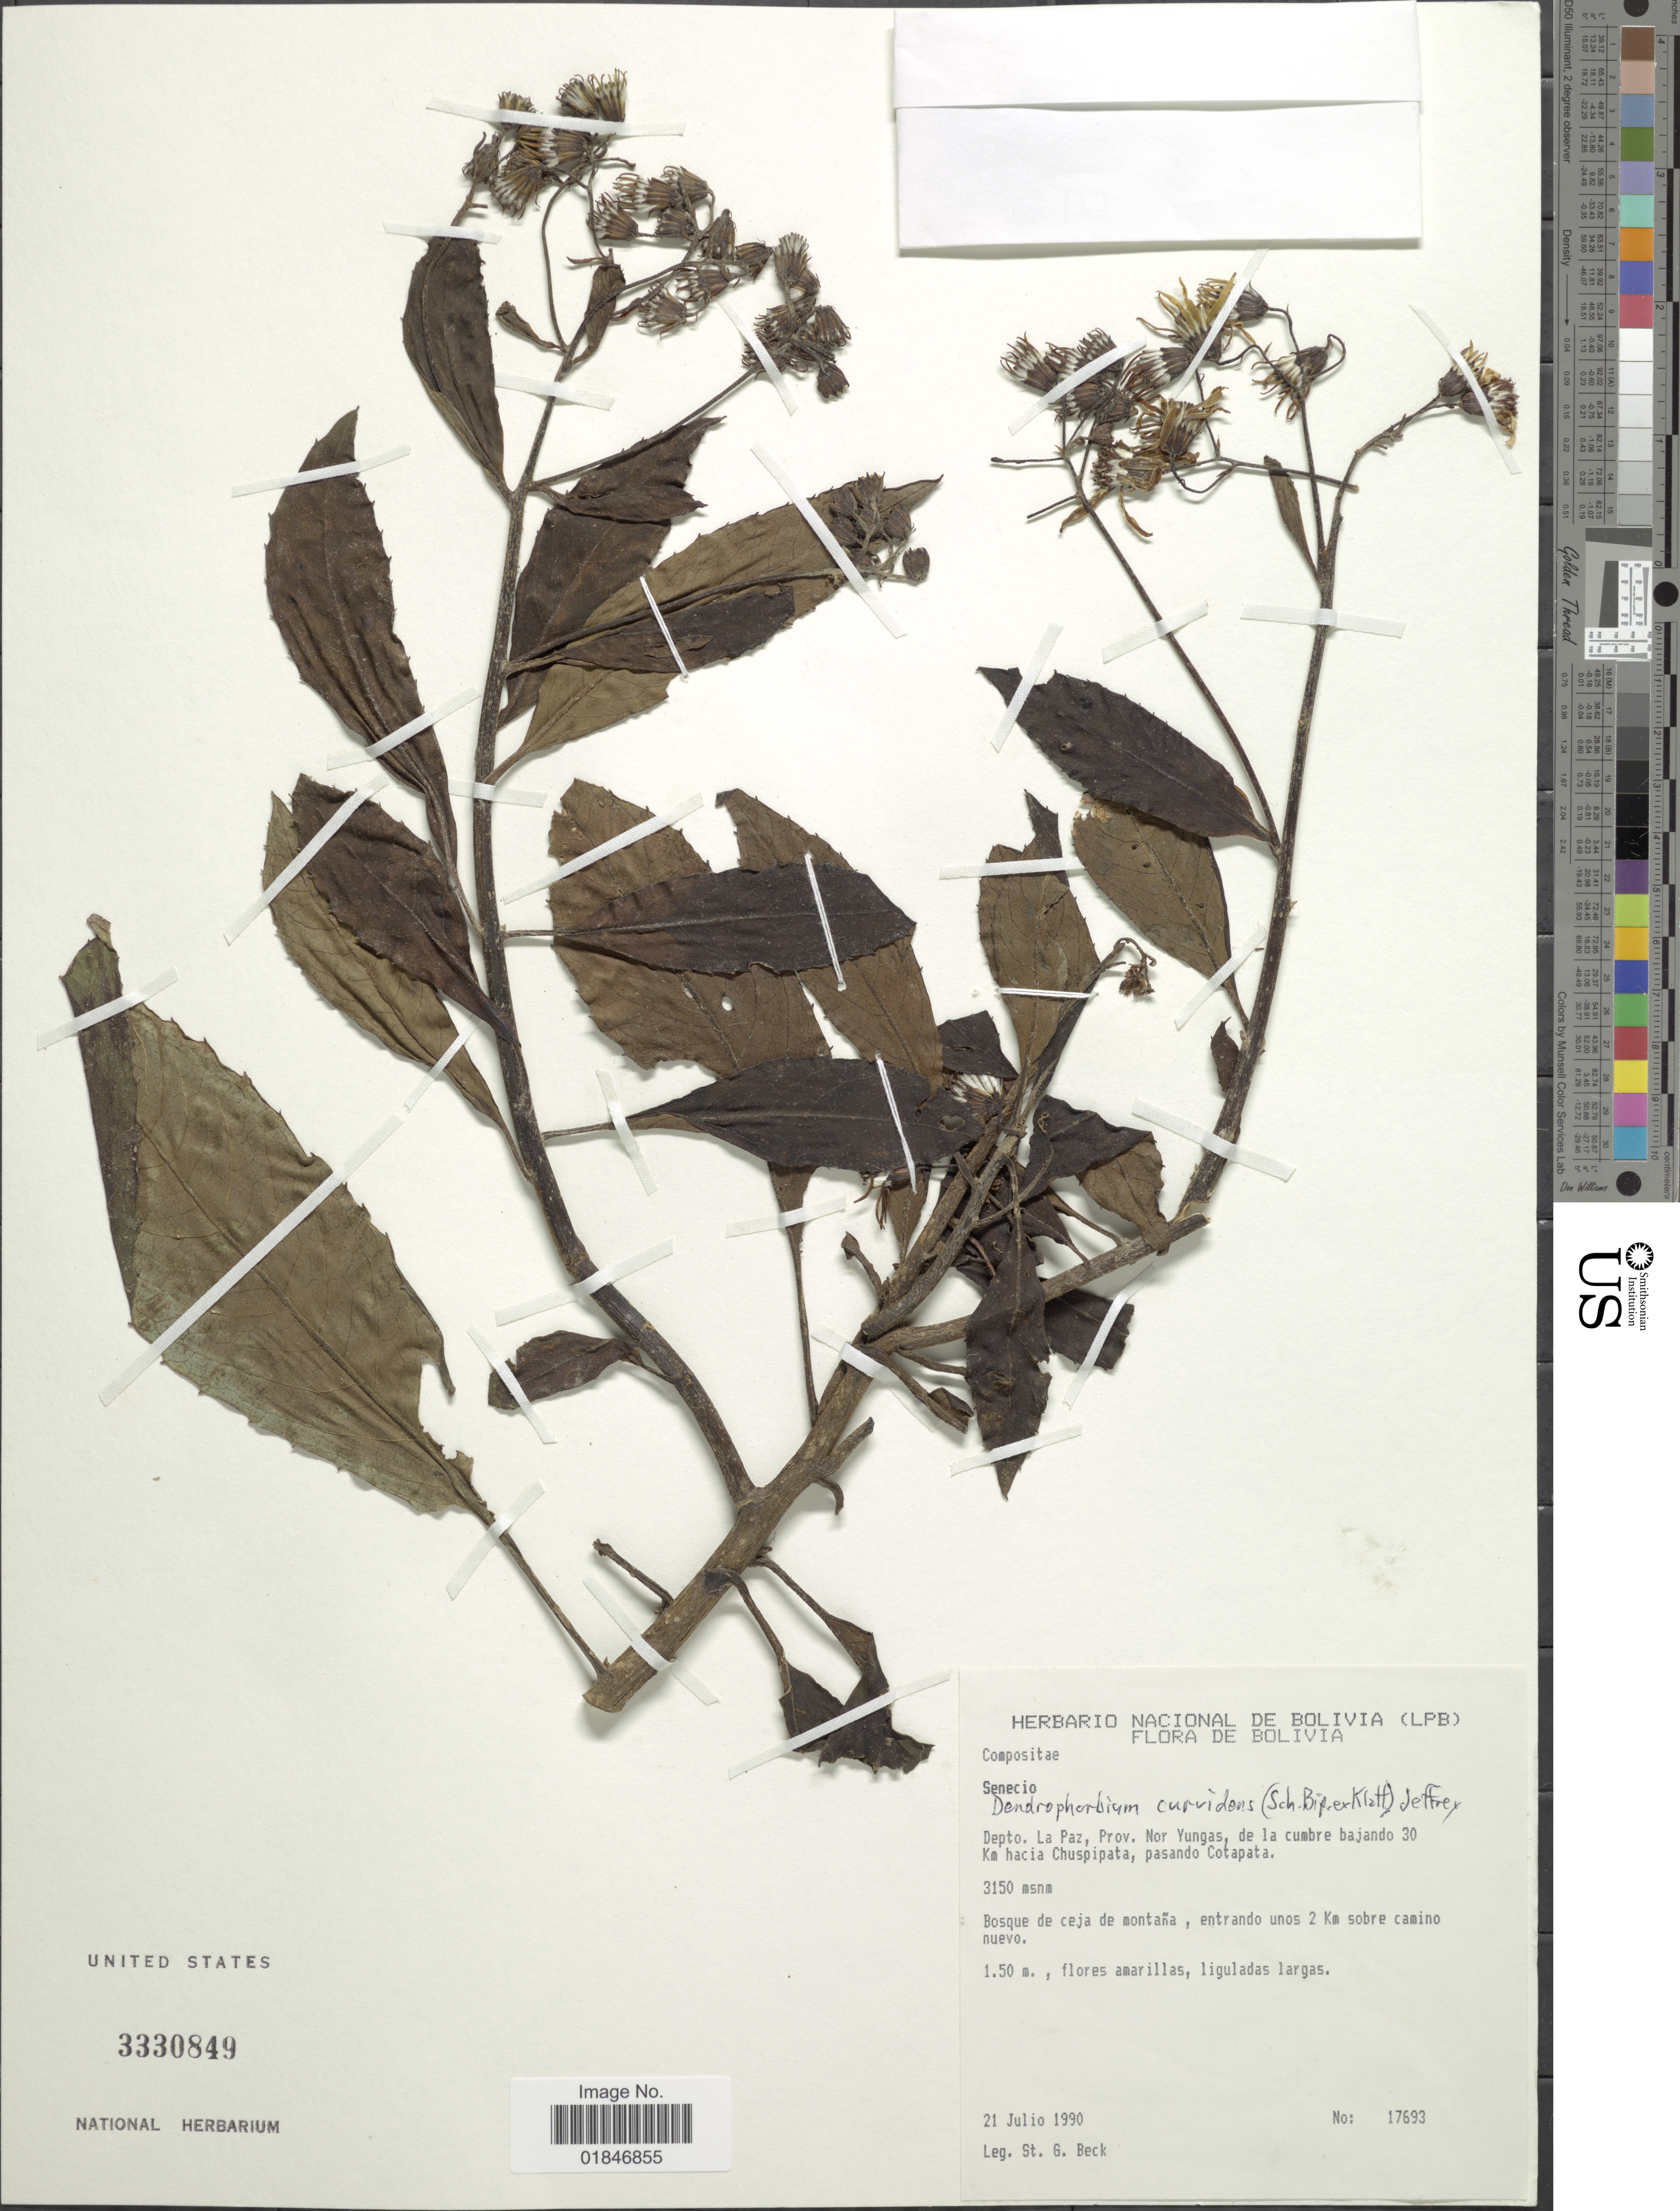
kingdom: Plantae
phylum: Tracheophyta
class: Magnoliopsida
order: Asterales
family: Asteraceae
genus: Dendrophorbium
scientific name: Dendrophorbium curvidens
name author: (Sch. Bip. ex Klatt) C. Jeffrey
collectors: S. G. Beck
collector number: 17693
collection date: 1990-07-21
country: Bolivia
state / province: La Paz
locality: Prov. Nor Yungas, de la cumbre bajando 30 km hacia Chuspipata, pasando Cotapata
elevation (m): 3150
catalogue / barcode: US 3330849